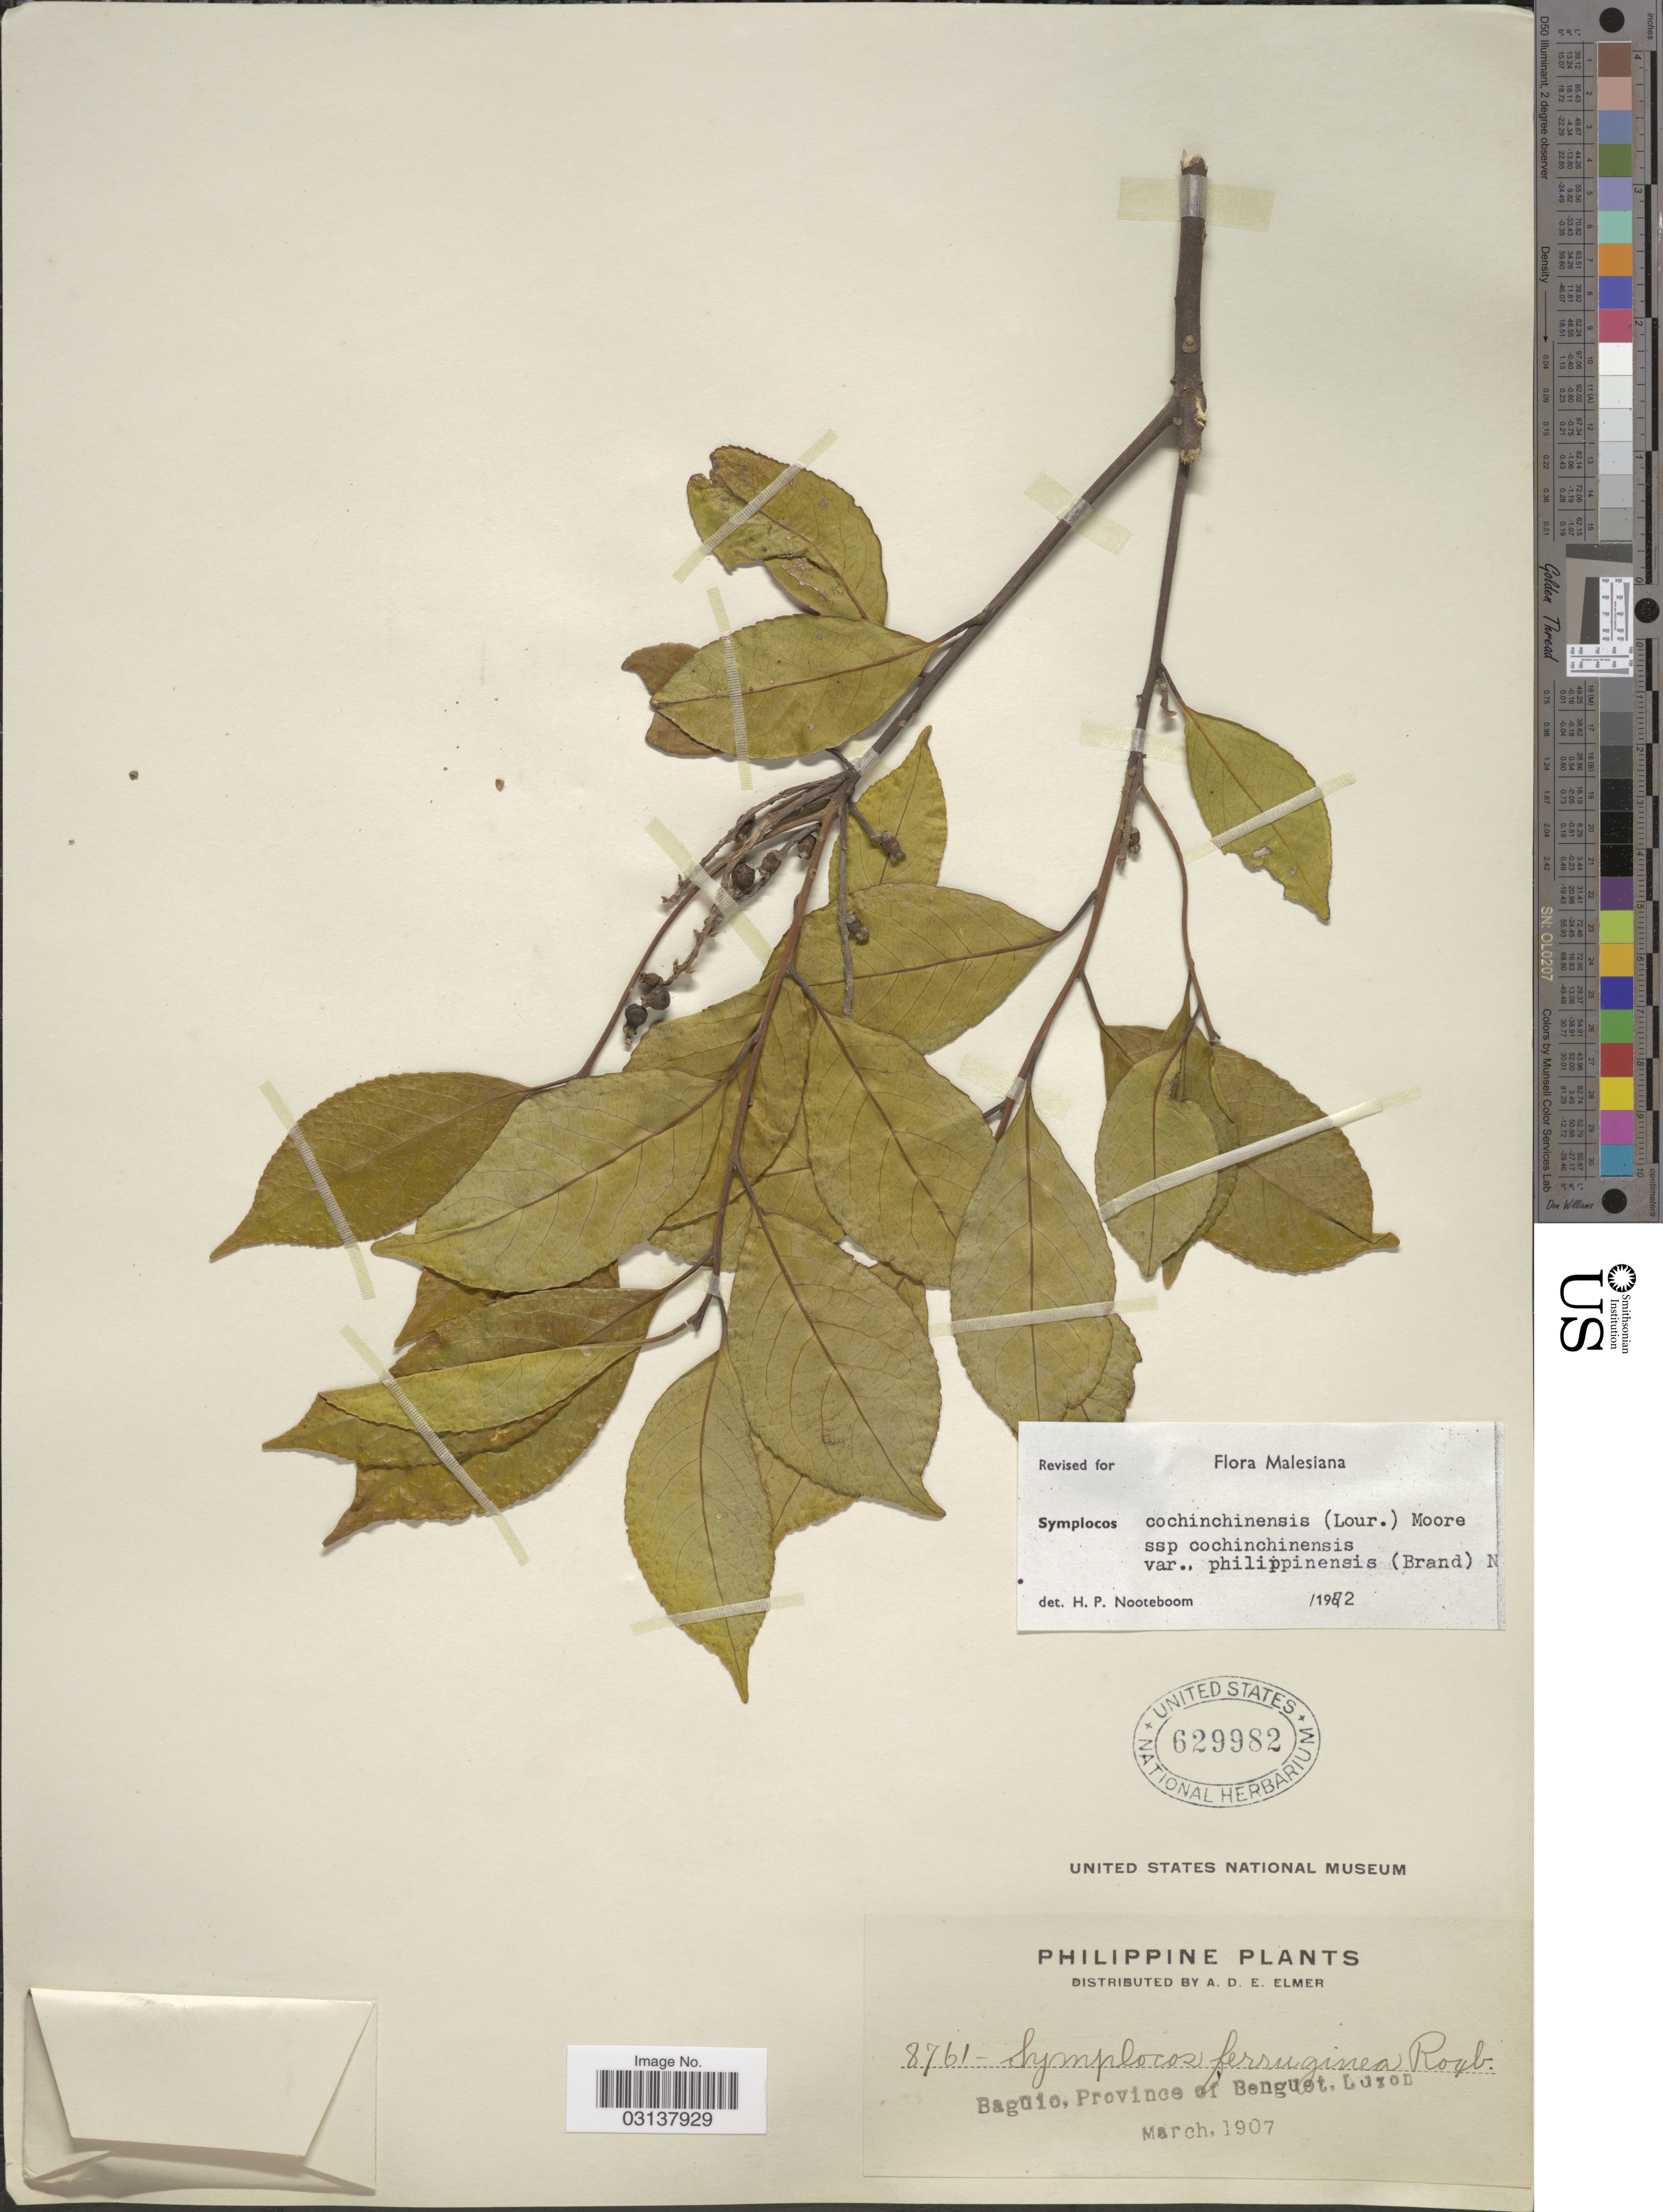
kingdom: Plantae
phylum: Tracheophyta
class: Magnoliopsida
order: Ericales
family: Symplocaceae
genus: Symplocos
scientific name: Symplocos cochinchinensis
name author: (Lour.) S. Moore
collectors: A. D. E. Elmer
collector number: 8761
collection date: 1907-03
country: Philippines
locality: Philippine. Baguio, Province of Banguet, Luzon.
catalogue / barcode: US 629982